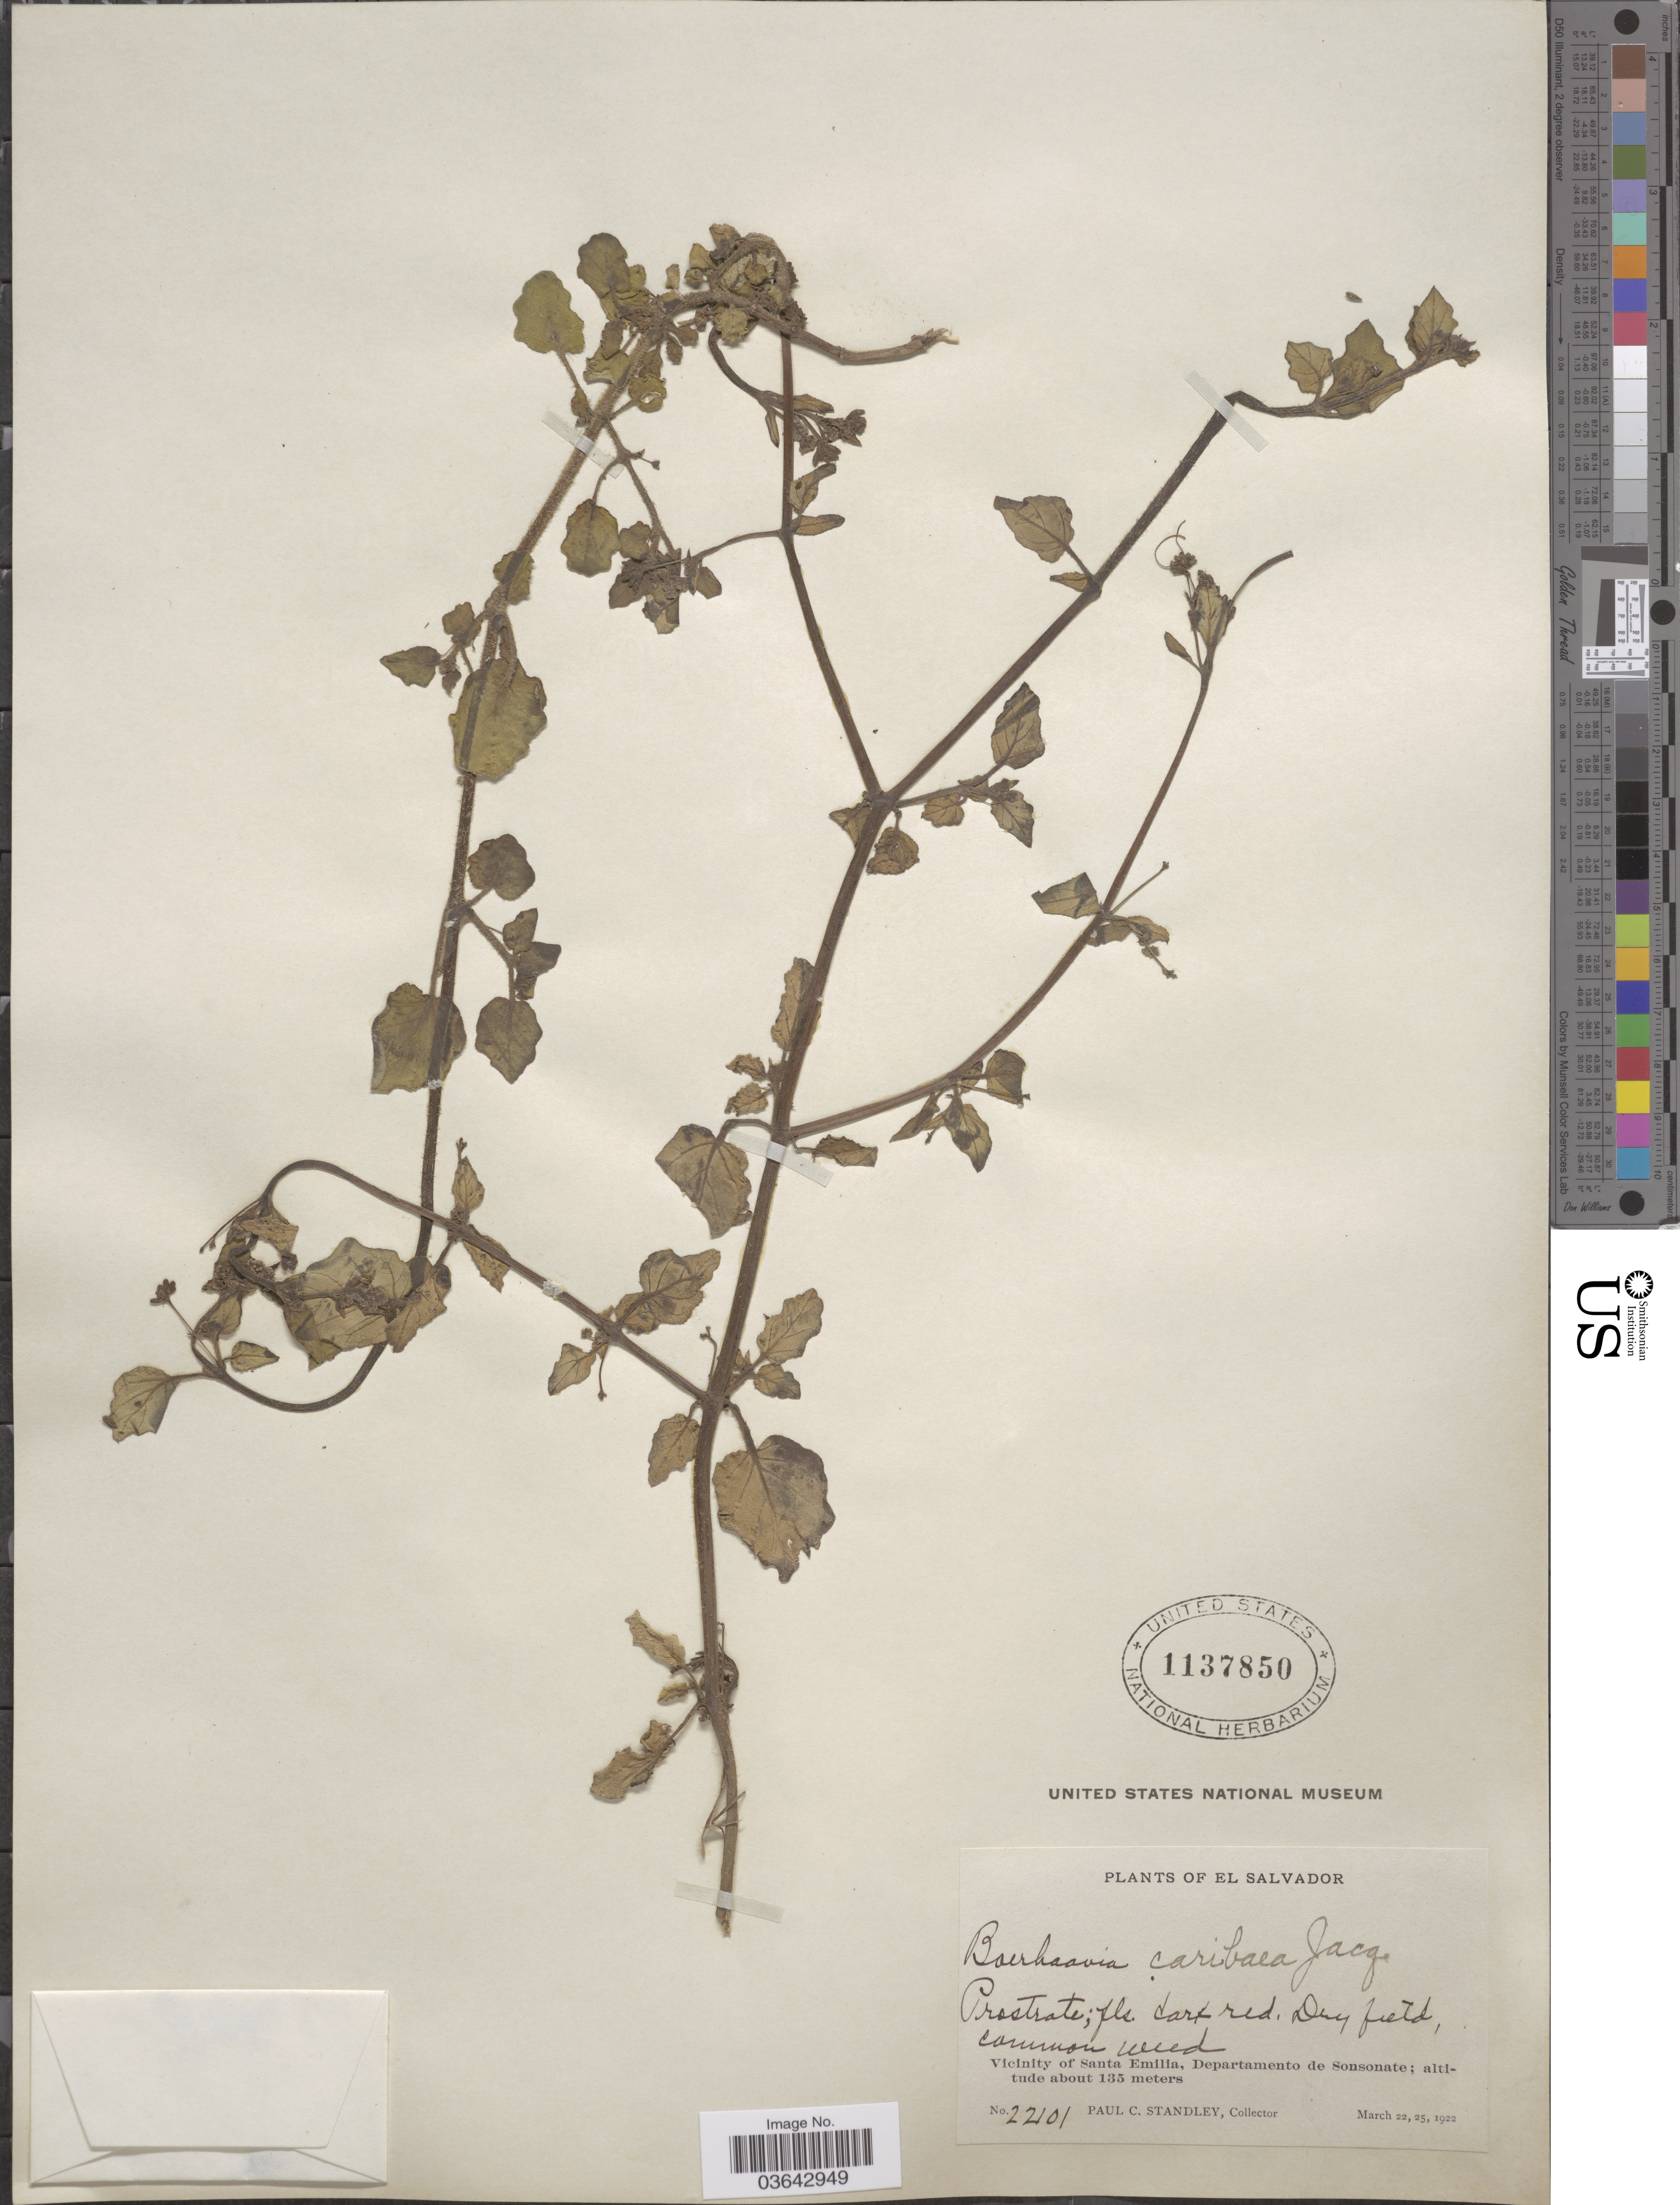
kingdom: Plantae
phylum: Tracheophyta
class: Magnoliopsida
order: Caryophyllales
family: Nyctaginaceae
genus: Boerhavia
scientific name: Boerhavia caribaea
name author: Jacq.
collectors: P. C. Standley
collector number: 22101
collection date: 1922-03-22/1922-03-25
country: El Salvador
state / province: Sonsonate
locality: Vicinity of Santa Emilia, Departamento de Sonsonate.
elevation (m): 135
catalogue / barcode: US 1137850